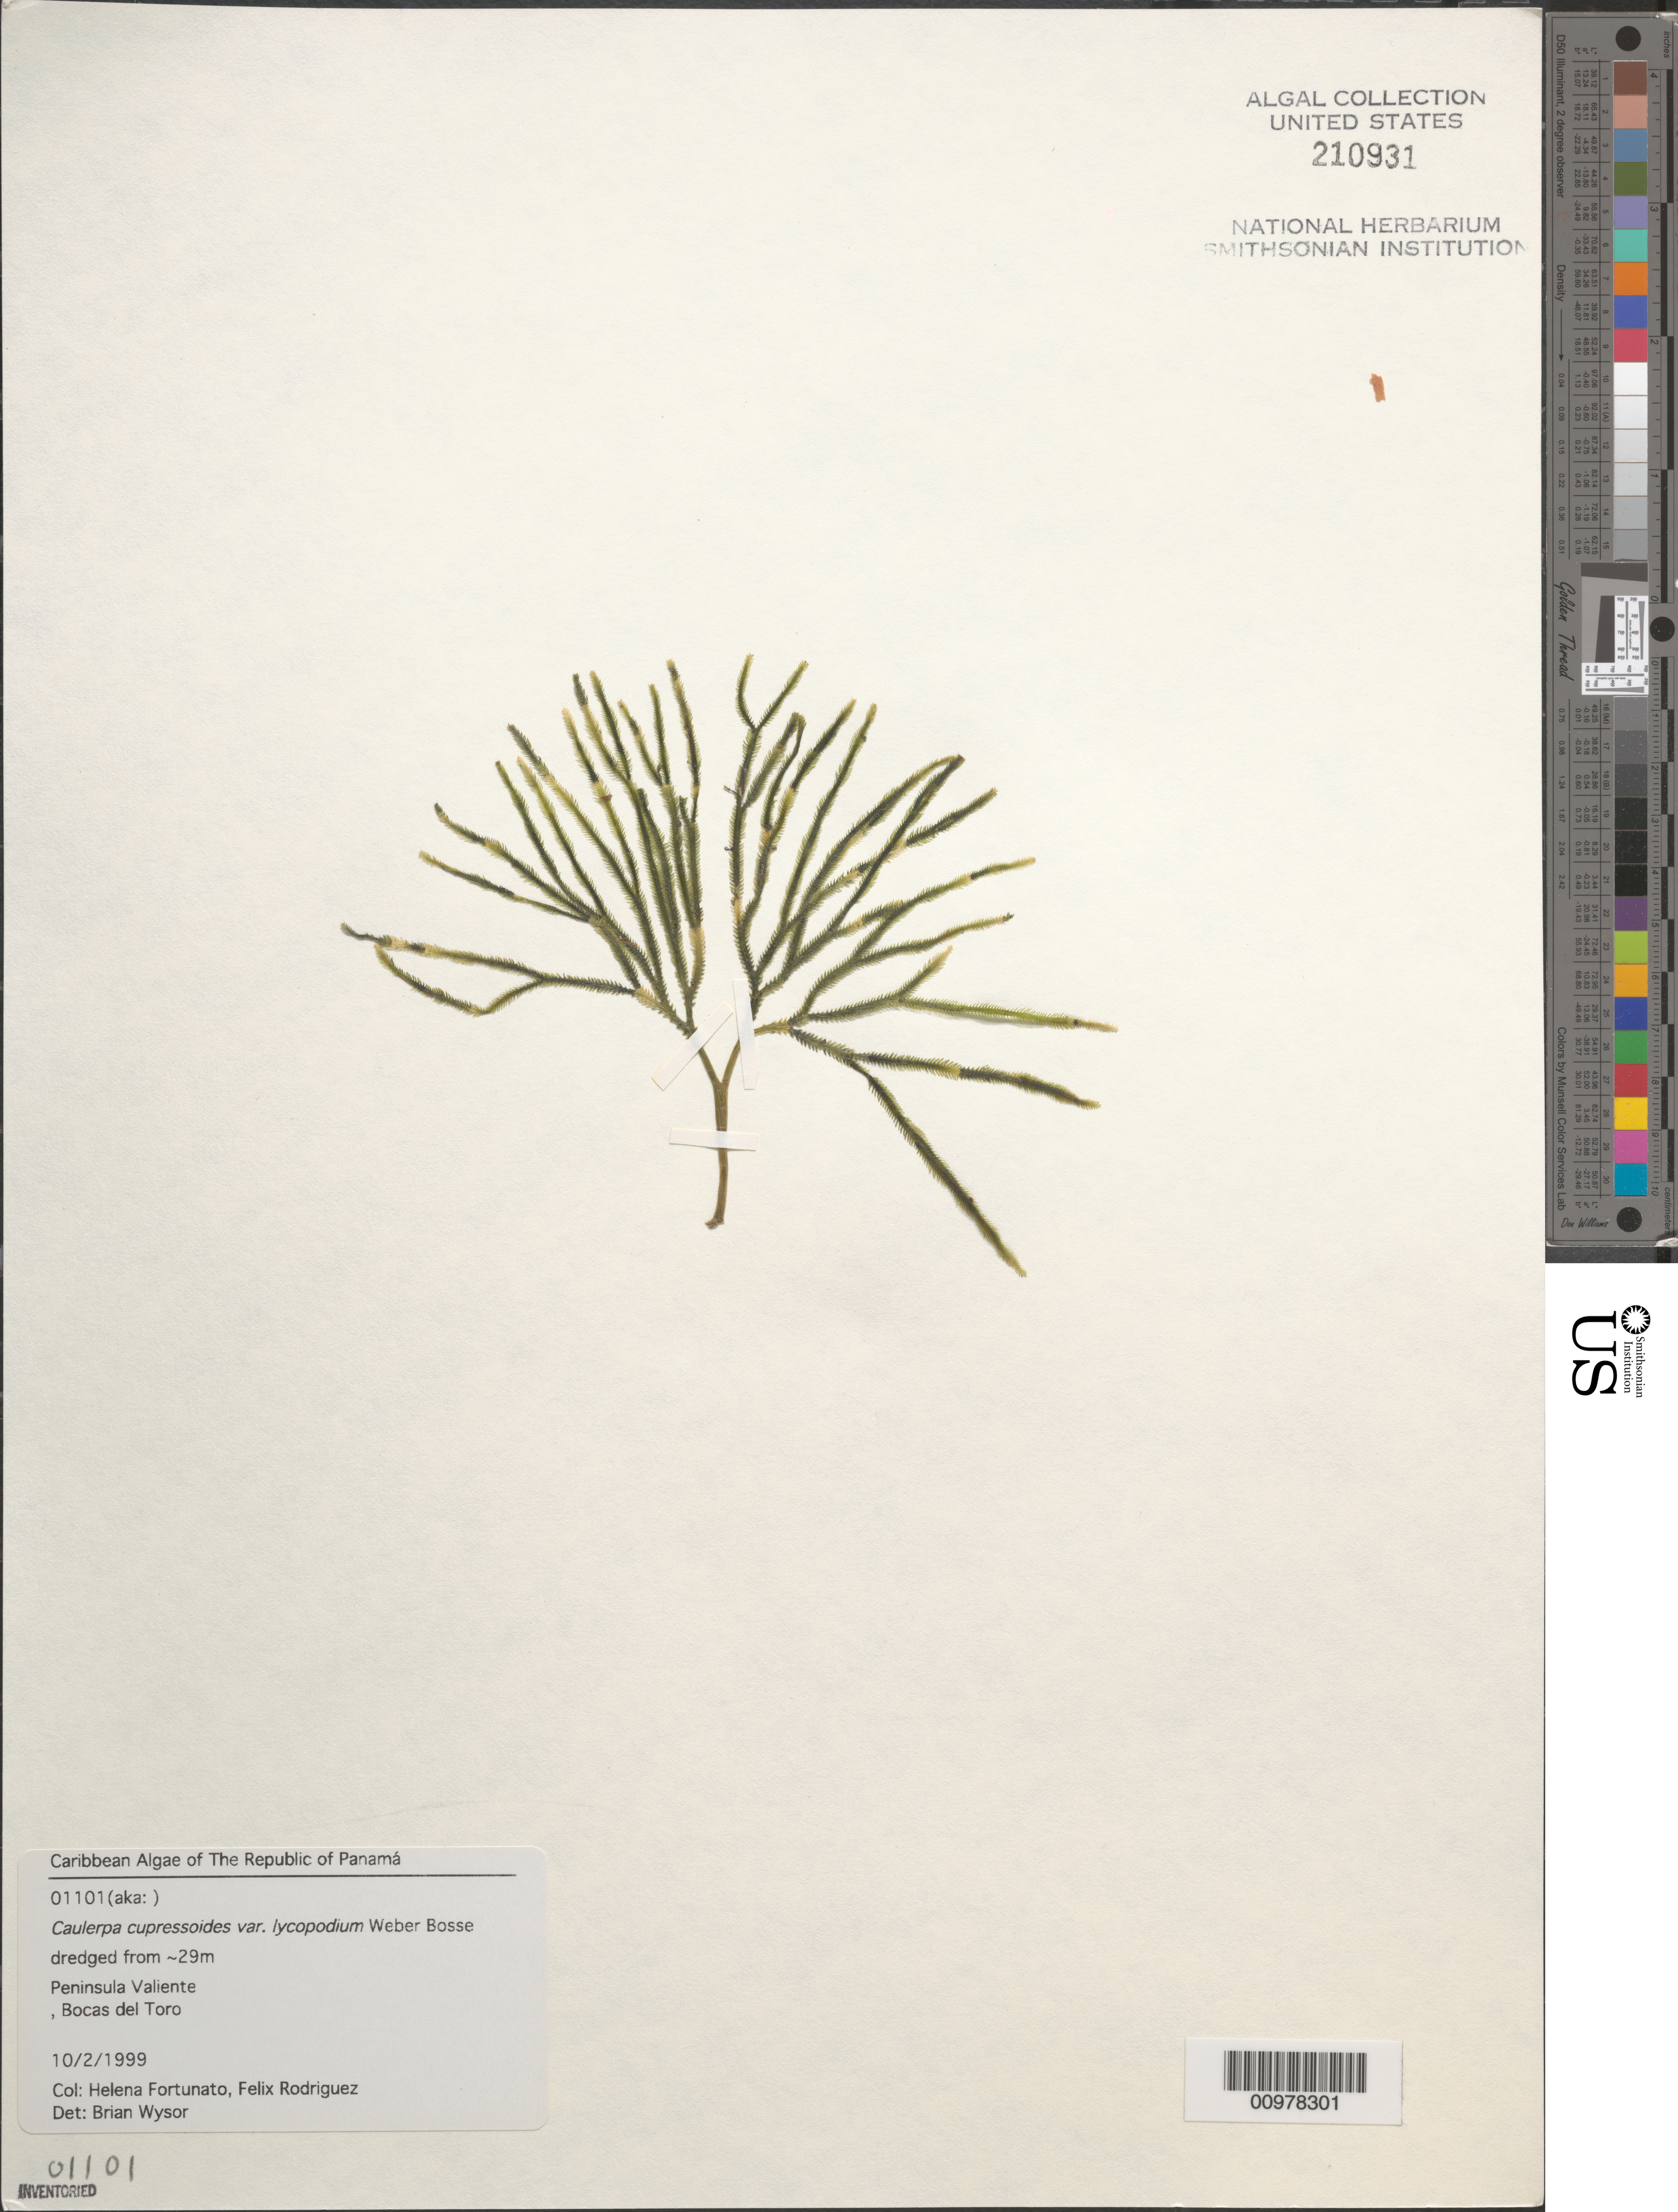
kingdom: Plantae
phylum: Chlorophyta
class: Ulvophyceae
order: Bryopsidales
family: Caulerpaceae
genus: Caulerpa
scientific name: Caulerpa cupressoides var. lycopodium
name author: Weber Bosse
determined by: Wysor, B.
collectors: H. Fortunato & F. Rodriguez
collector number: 01101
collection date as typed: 02 Oct 1999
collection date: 1999-10-02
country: Panama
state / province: Bocas del Toro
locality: Peninsula Valiente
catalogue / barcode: US 210931